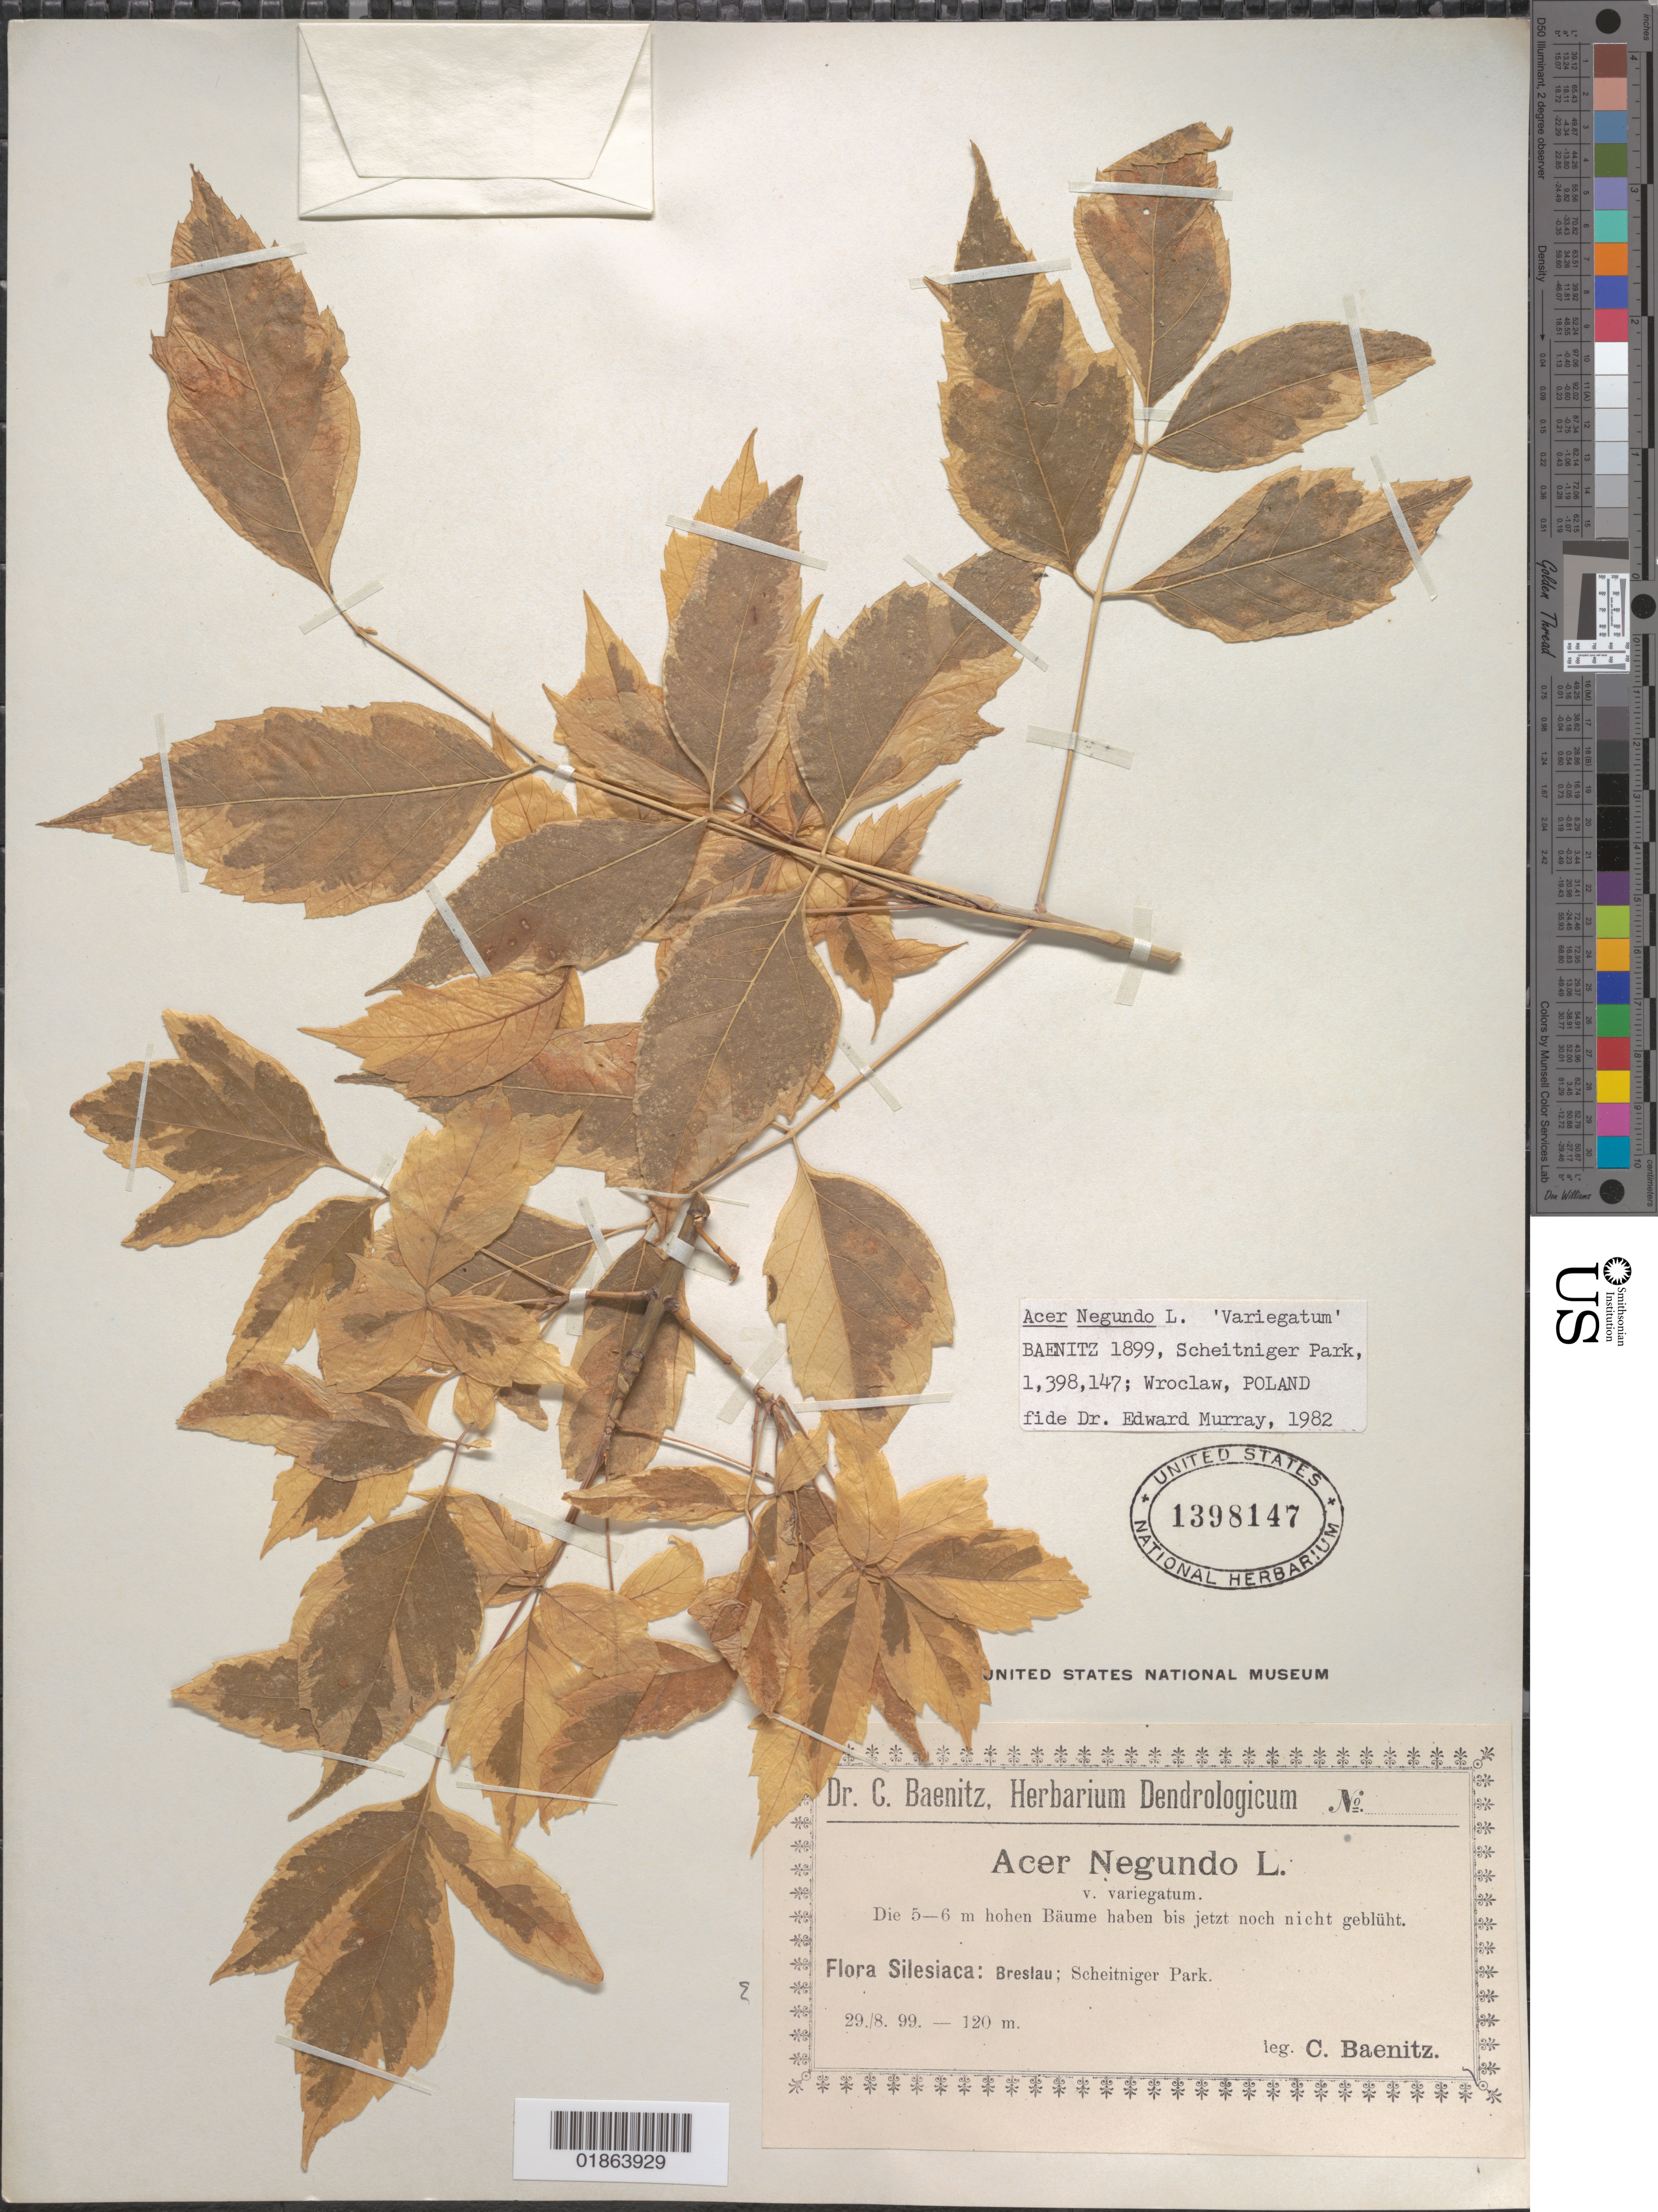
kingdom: Plantae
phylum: Tracheophyta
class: Magnoliopsida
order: Sapindales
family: Sapindaceae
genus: Acer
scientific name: Acer negundo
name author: L.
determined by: Murray, Edward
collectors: C. G. Baenitz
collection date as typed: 29./8./ 99.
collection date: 1899-08-29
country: Poland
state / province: Slaskie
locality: Breslau [Wroclaw]: Scheitniger Park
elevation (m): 120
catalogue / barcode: US 1398147